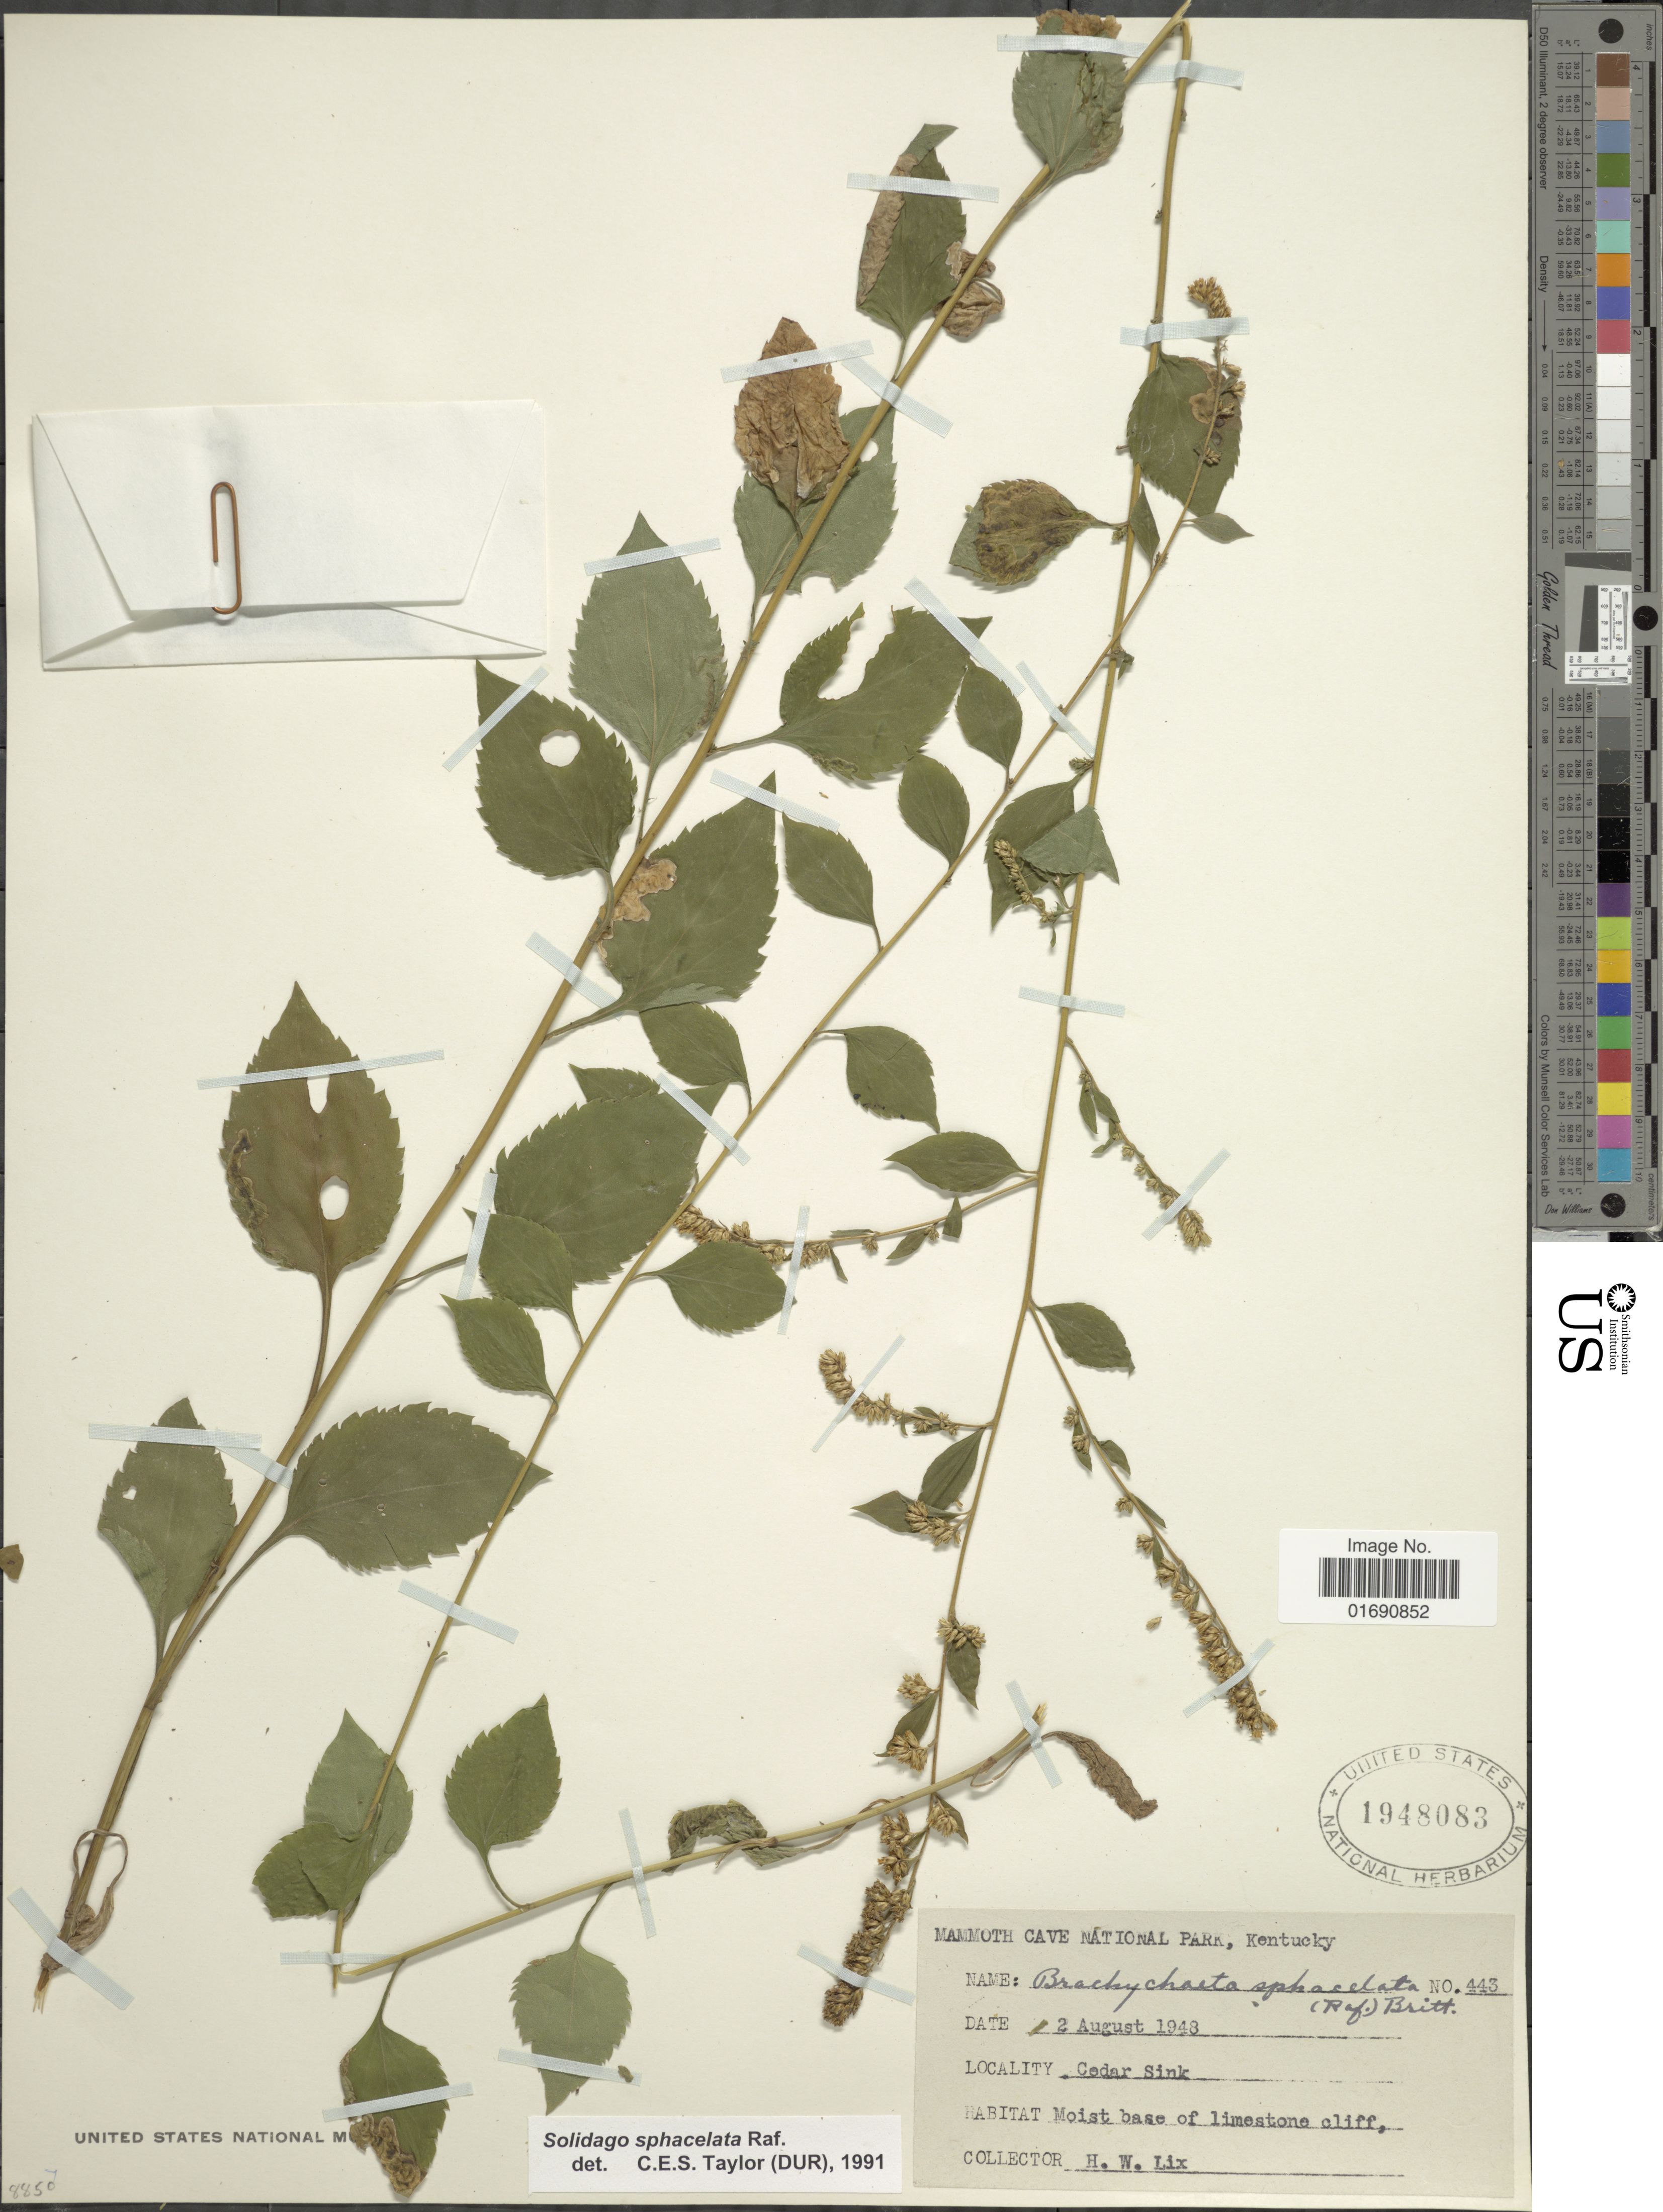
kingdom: Plantae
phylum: Tracheophyta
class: Magnoliopsida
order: Asterales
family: Asteraceae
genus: Solidago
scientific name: Solidago sphacelata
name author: Raf.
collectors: H. W. Lix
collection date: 1948-08-02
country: United States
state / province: Kentucky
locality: Mamoth Cave National Park, Cedar Sink, Moist base of limestone cliff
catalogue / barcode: US 1948083